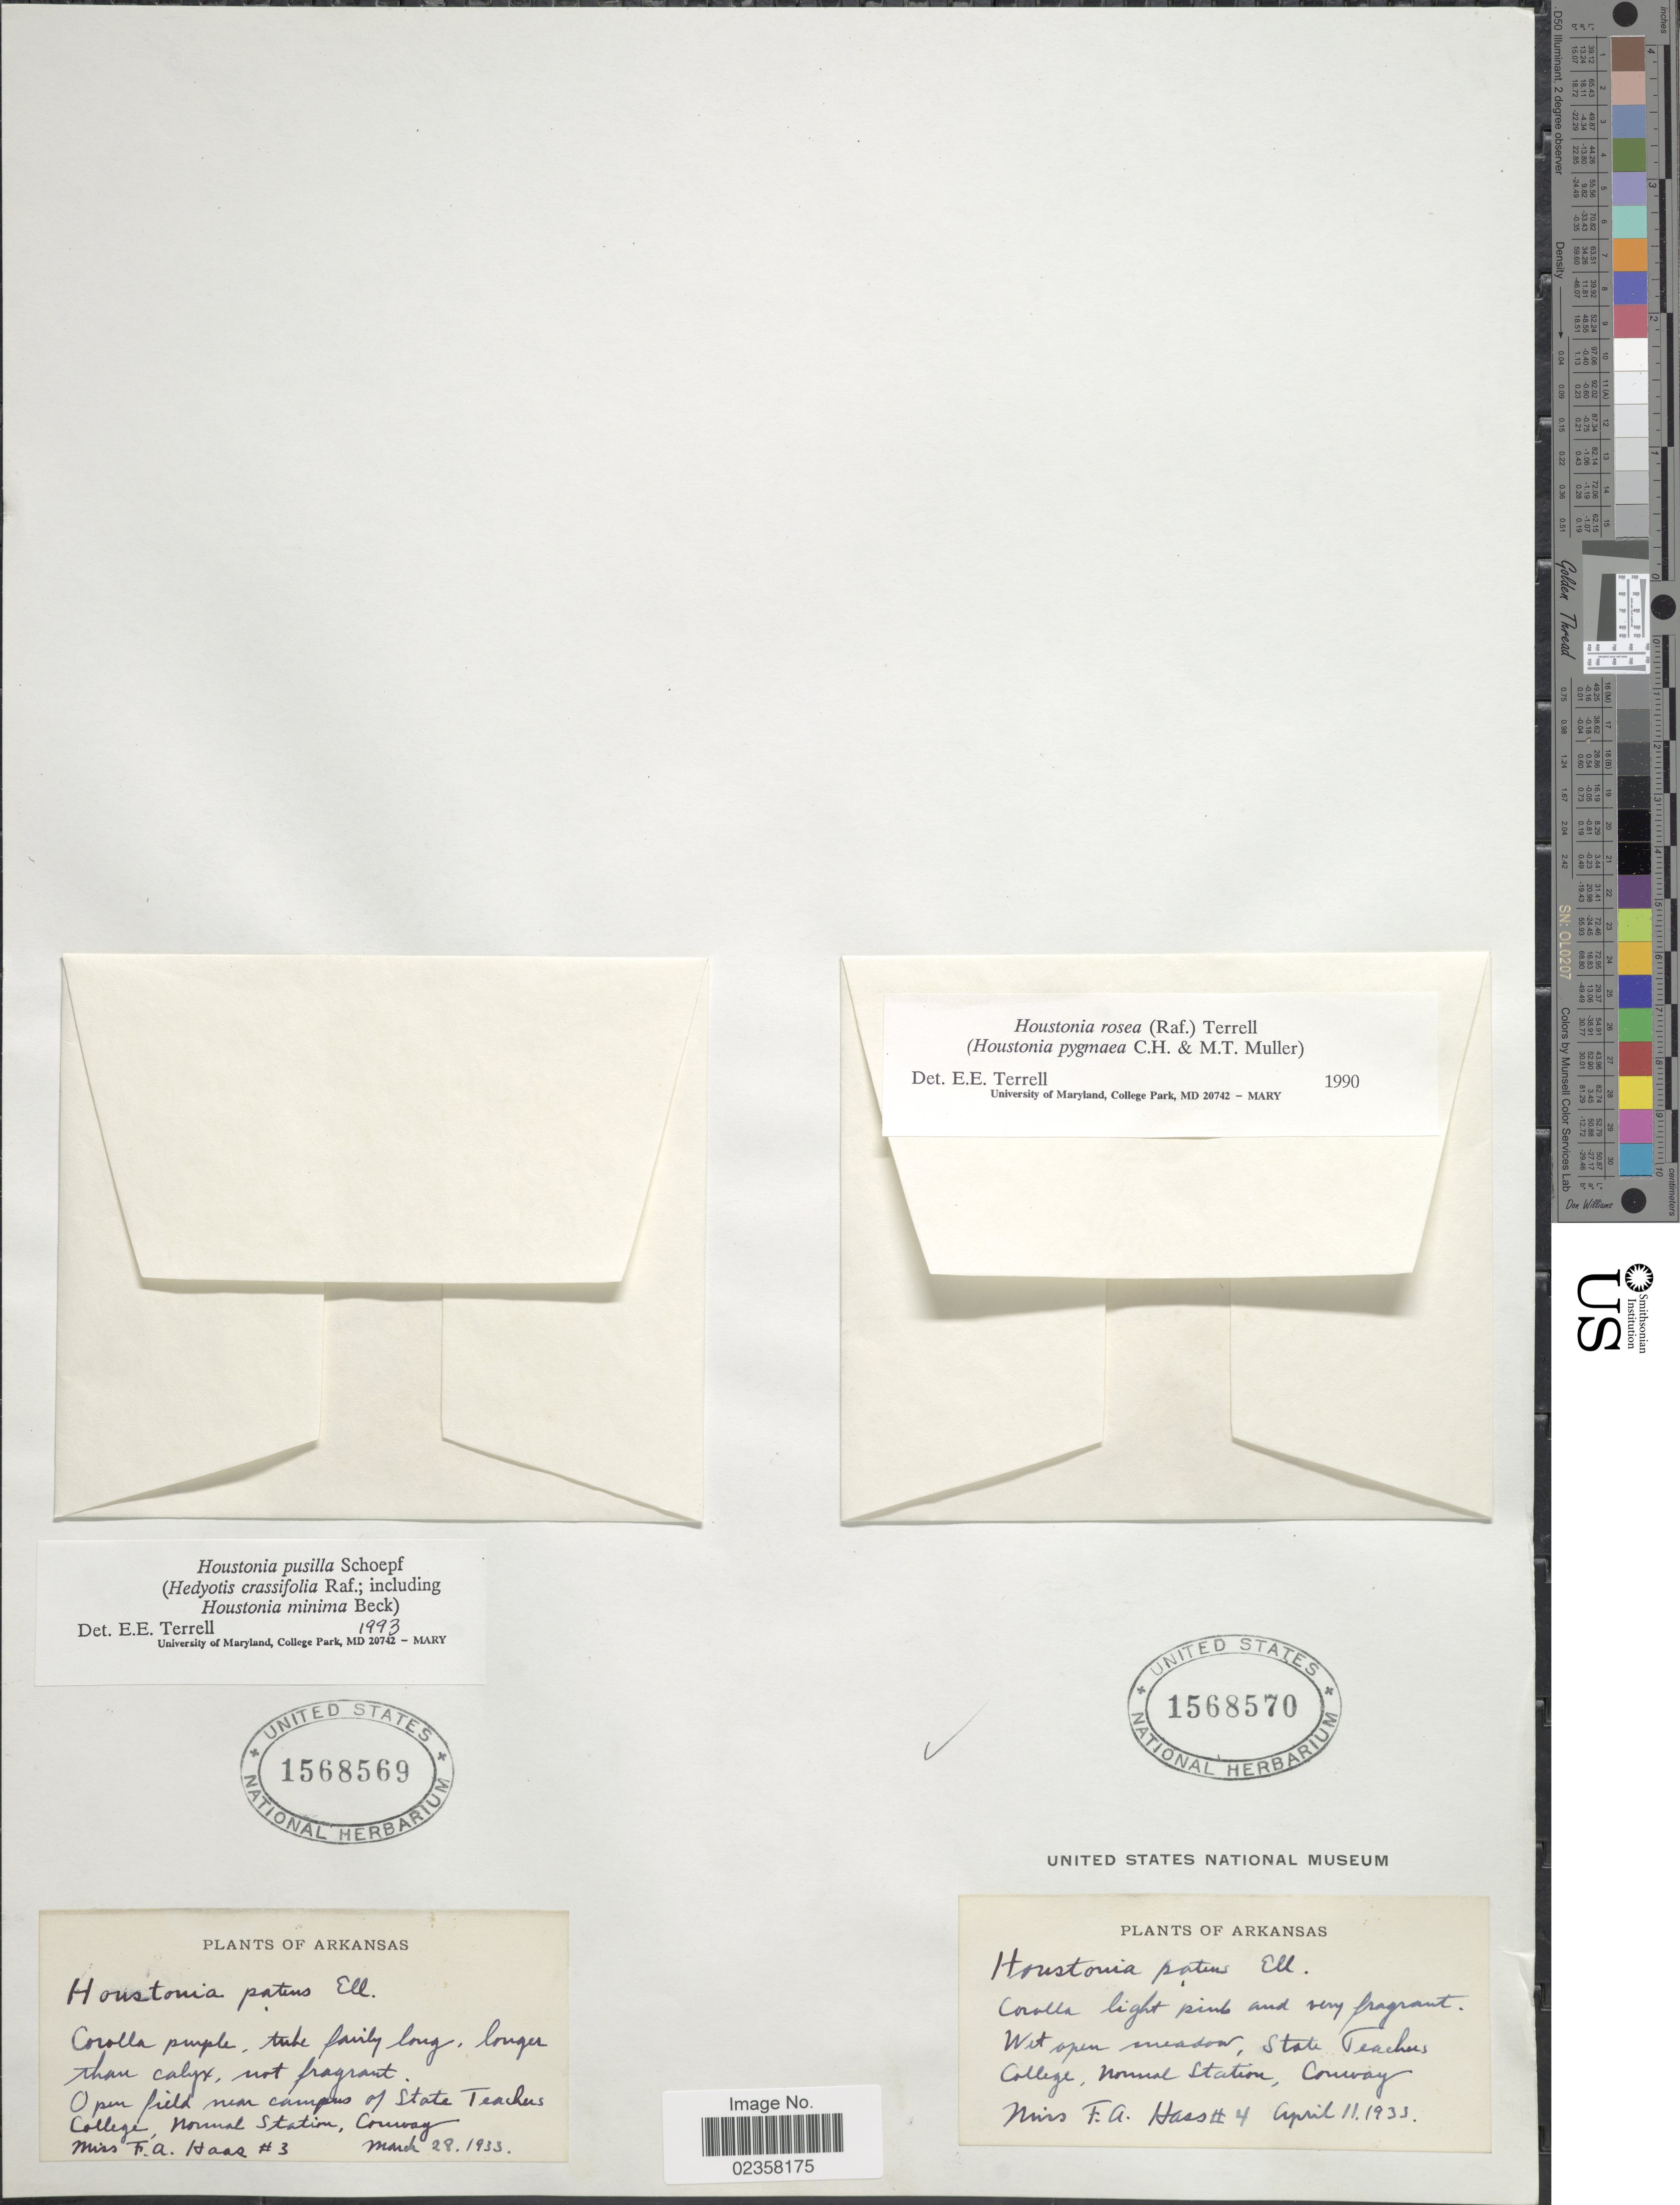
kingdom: Plantae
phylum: Tracheophyta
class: Magnoliopsida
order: Gentianales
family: Rubiaceae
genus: Houstonia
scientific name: Houstonia rosea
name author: (Raf.) Terrell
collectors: F. A. Haas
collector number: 4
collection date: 1933-04-11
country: United States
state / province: Arkansas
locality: Wet open meadow, State Teachers College, Normal Station, Conway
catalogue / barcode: US 1568570-2